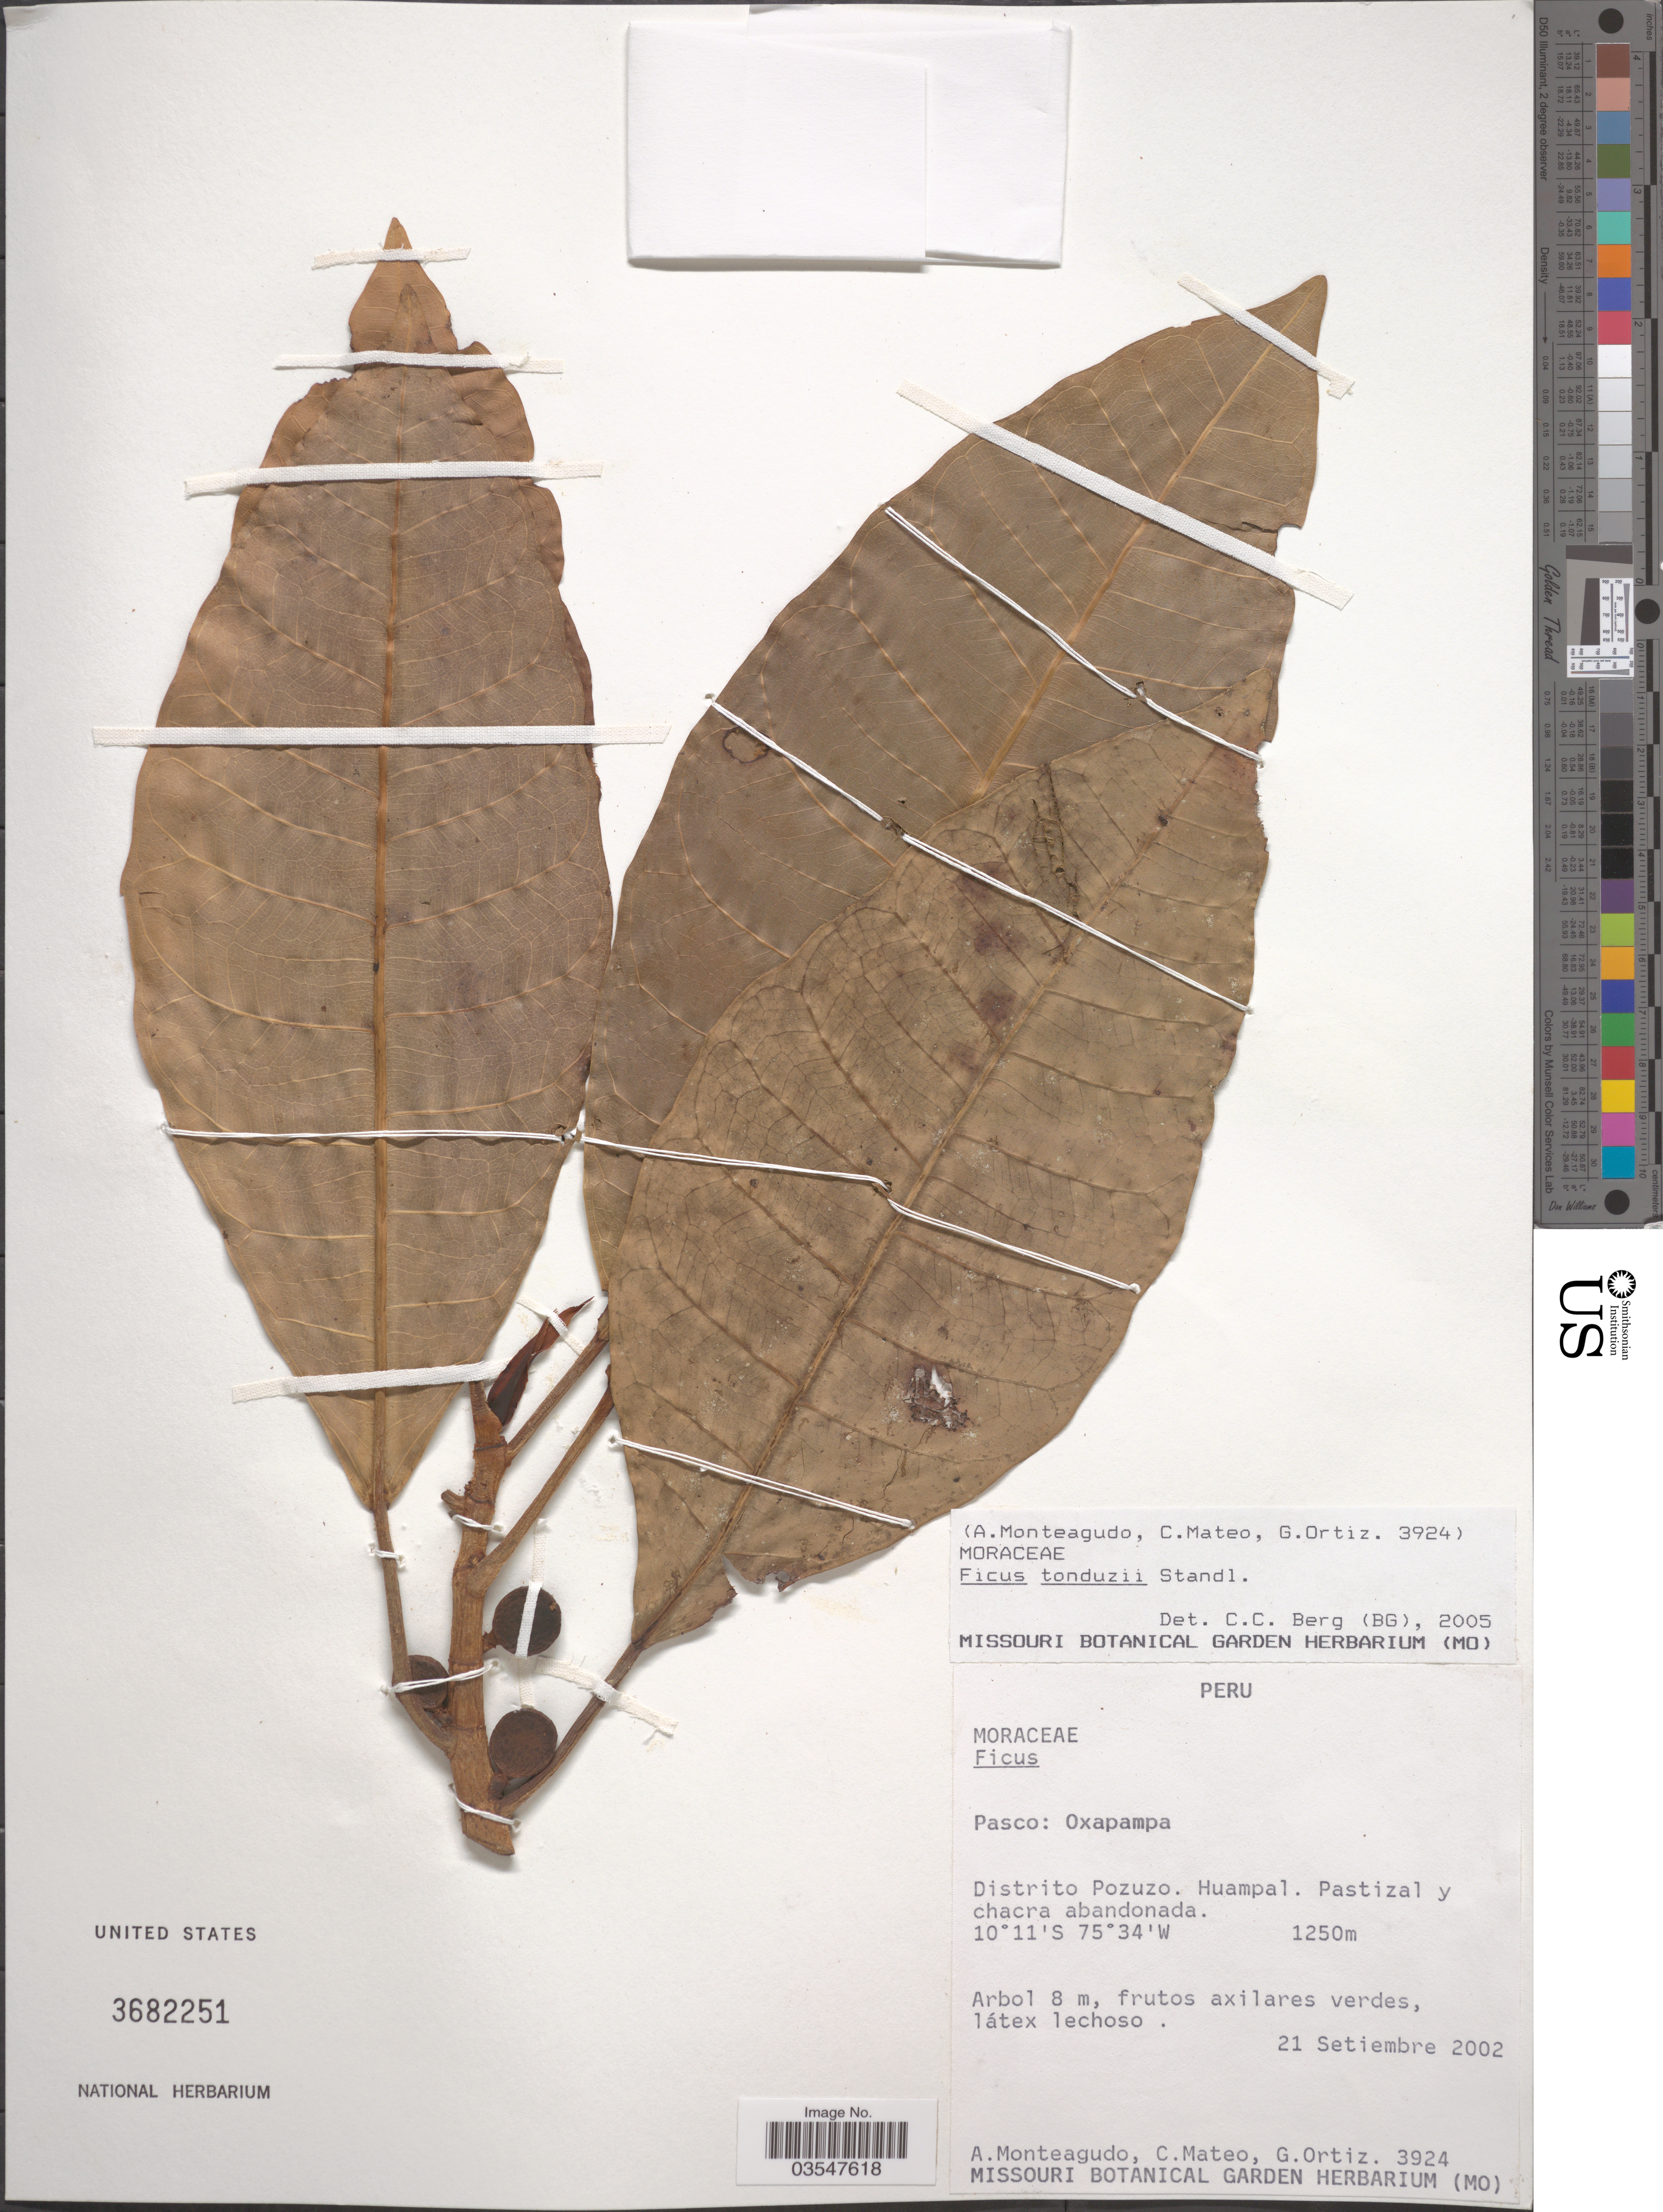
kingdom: Plantae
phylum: Tracheophyta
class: Magnoliopsida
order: Rosales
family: Moraceae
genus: Ficus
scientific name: Ficus tonduzii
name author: Standl.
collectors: A. Monteagudo, C. Mateo & G. Ortiz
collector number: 3924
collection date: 2002-09-21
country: Peru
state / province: Pasco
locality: Oxapampa. Distrito Pozuzo. Huampal. Pastizal y chacra abandonada.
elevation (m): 1250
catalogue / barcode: US 3682251